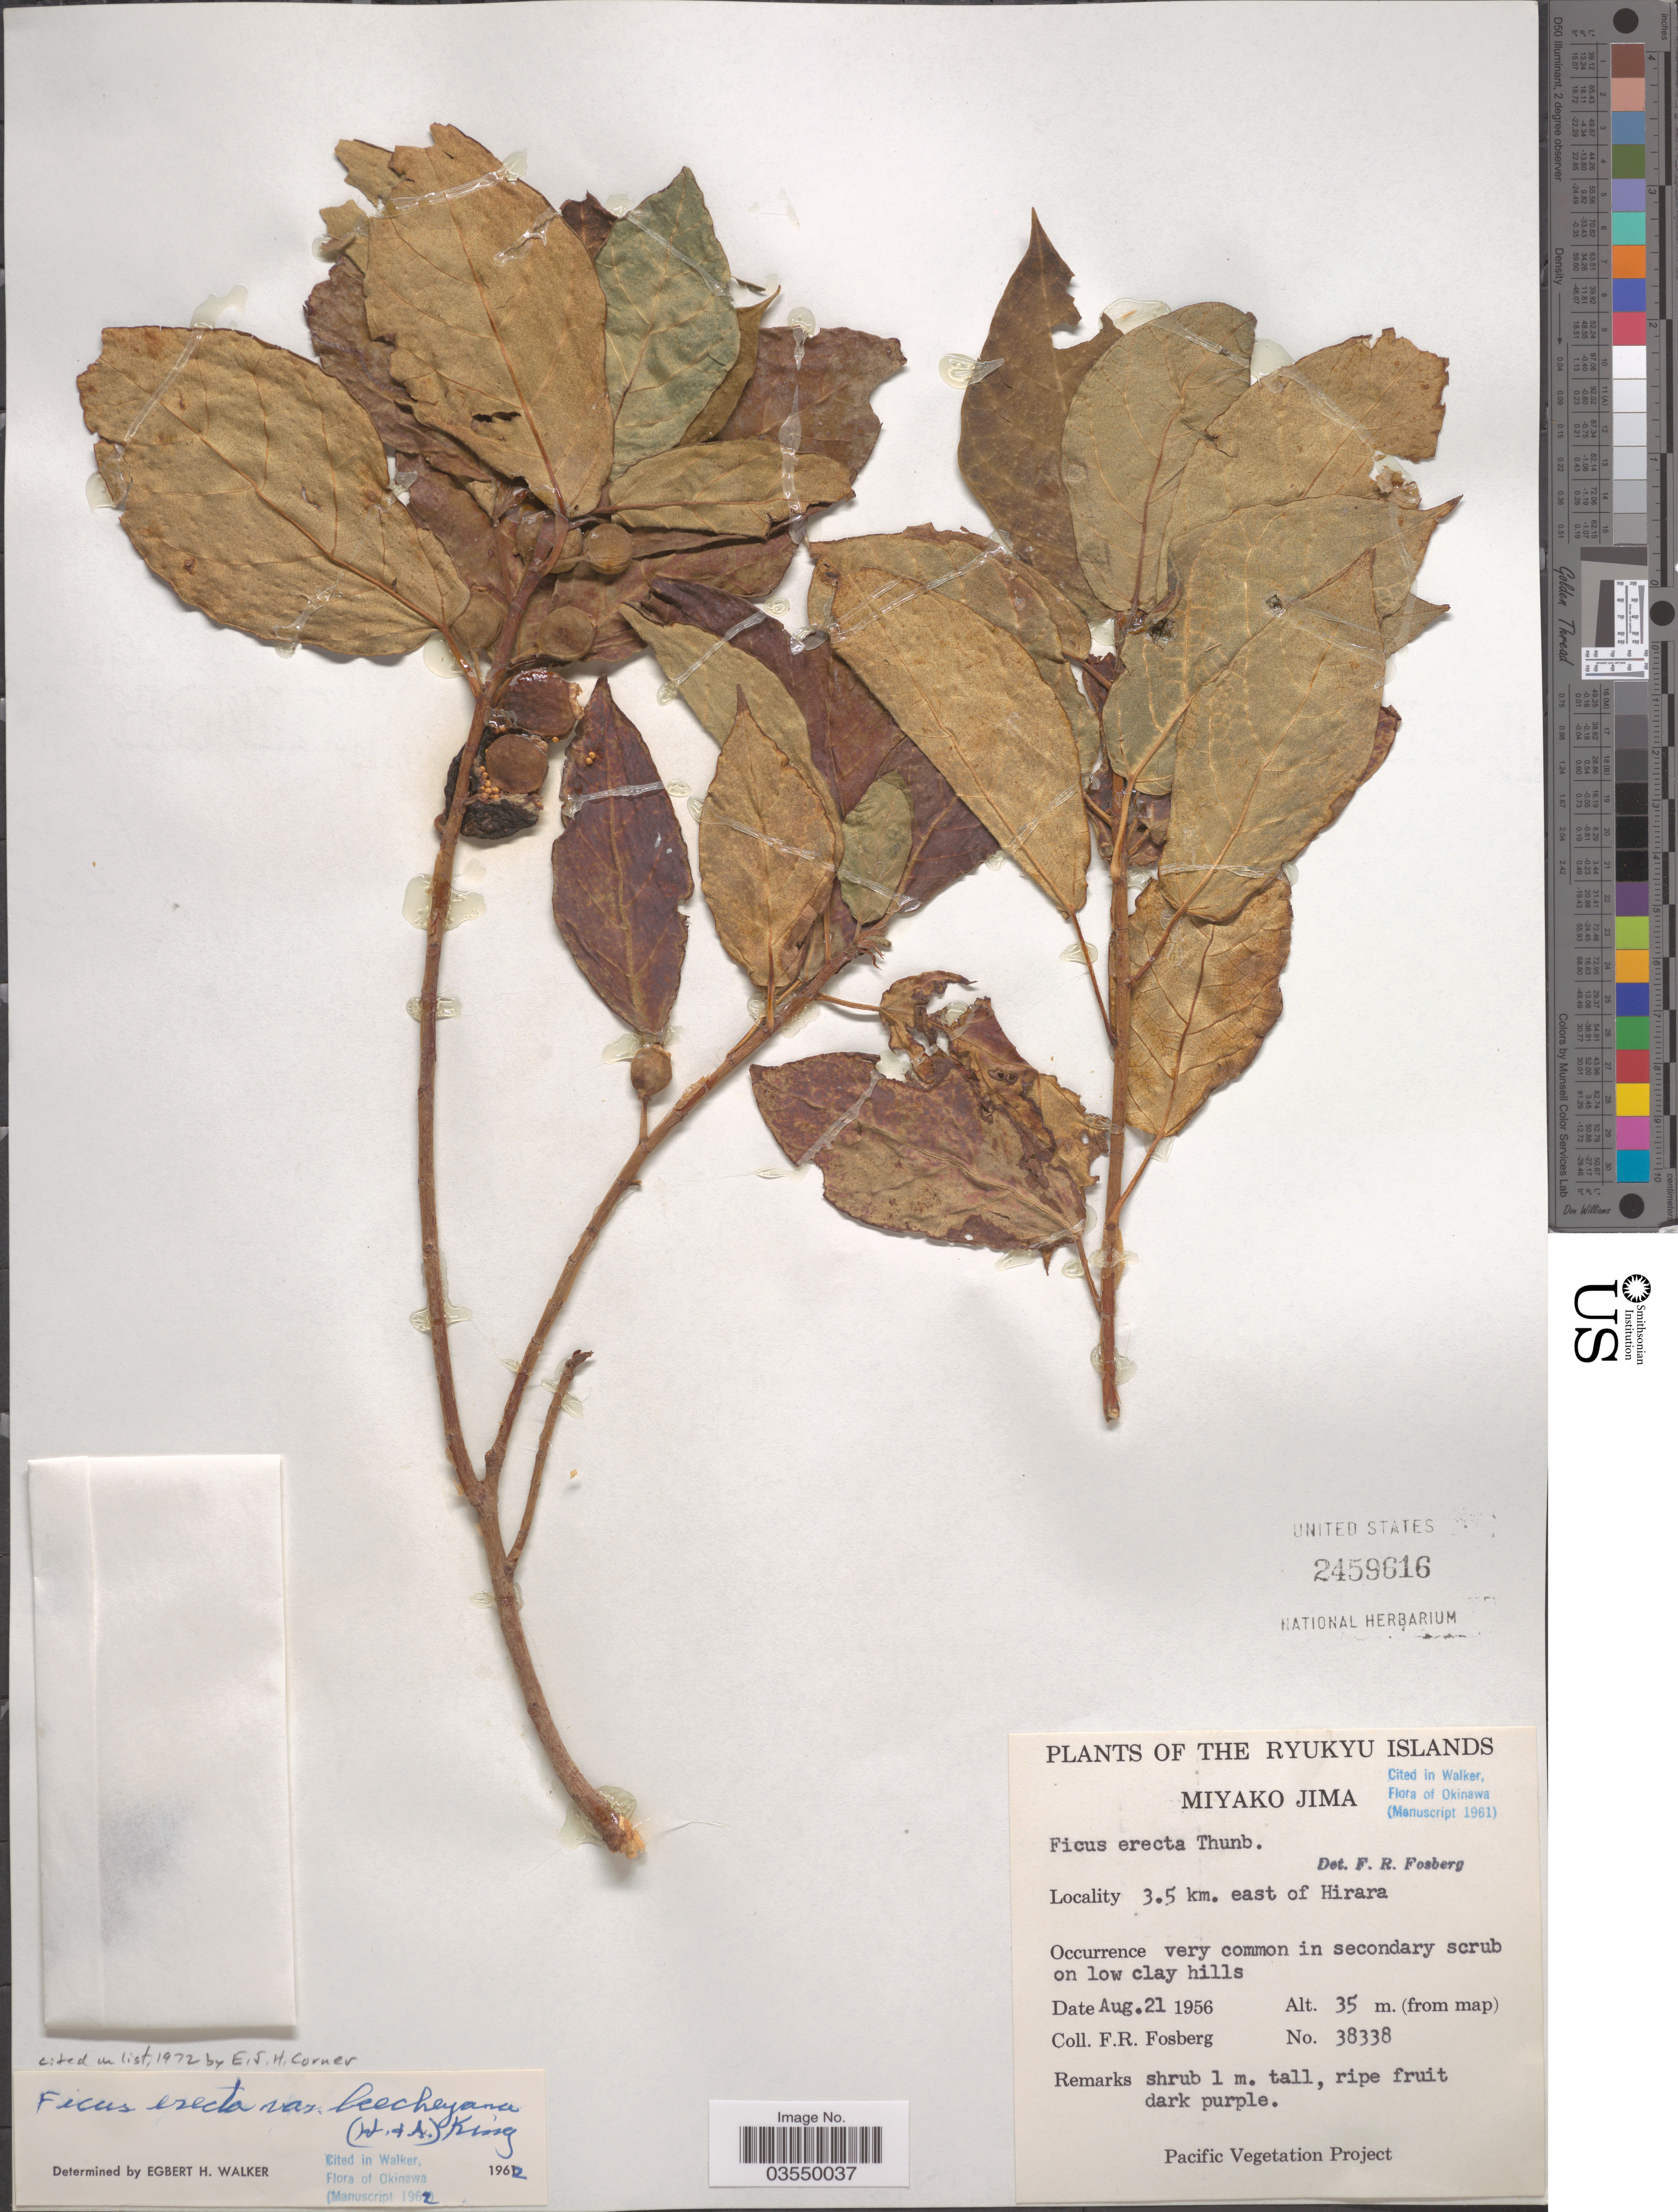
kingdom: Plantae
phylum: Tracheophyta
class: Magnoliopsida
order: Rosales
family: Moraceae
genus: Ficus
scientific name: Ficus erecta var. beecheyana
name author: (Hook. & Arn.) King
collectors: F. R. Fosberg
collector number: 38338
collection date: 1956-08-21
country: Japan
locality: The Ryukyu Islands. Miyako Jima. 3.5 km. east of Hirara.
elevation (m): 35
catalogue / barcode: US 2459616